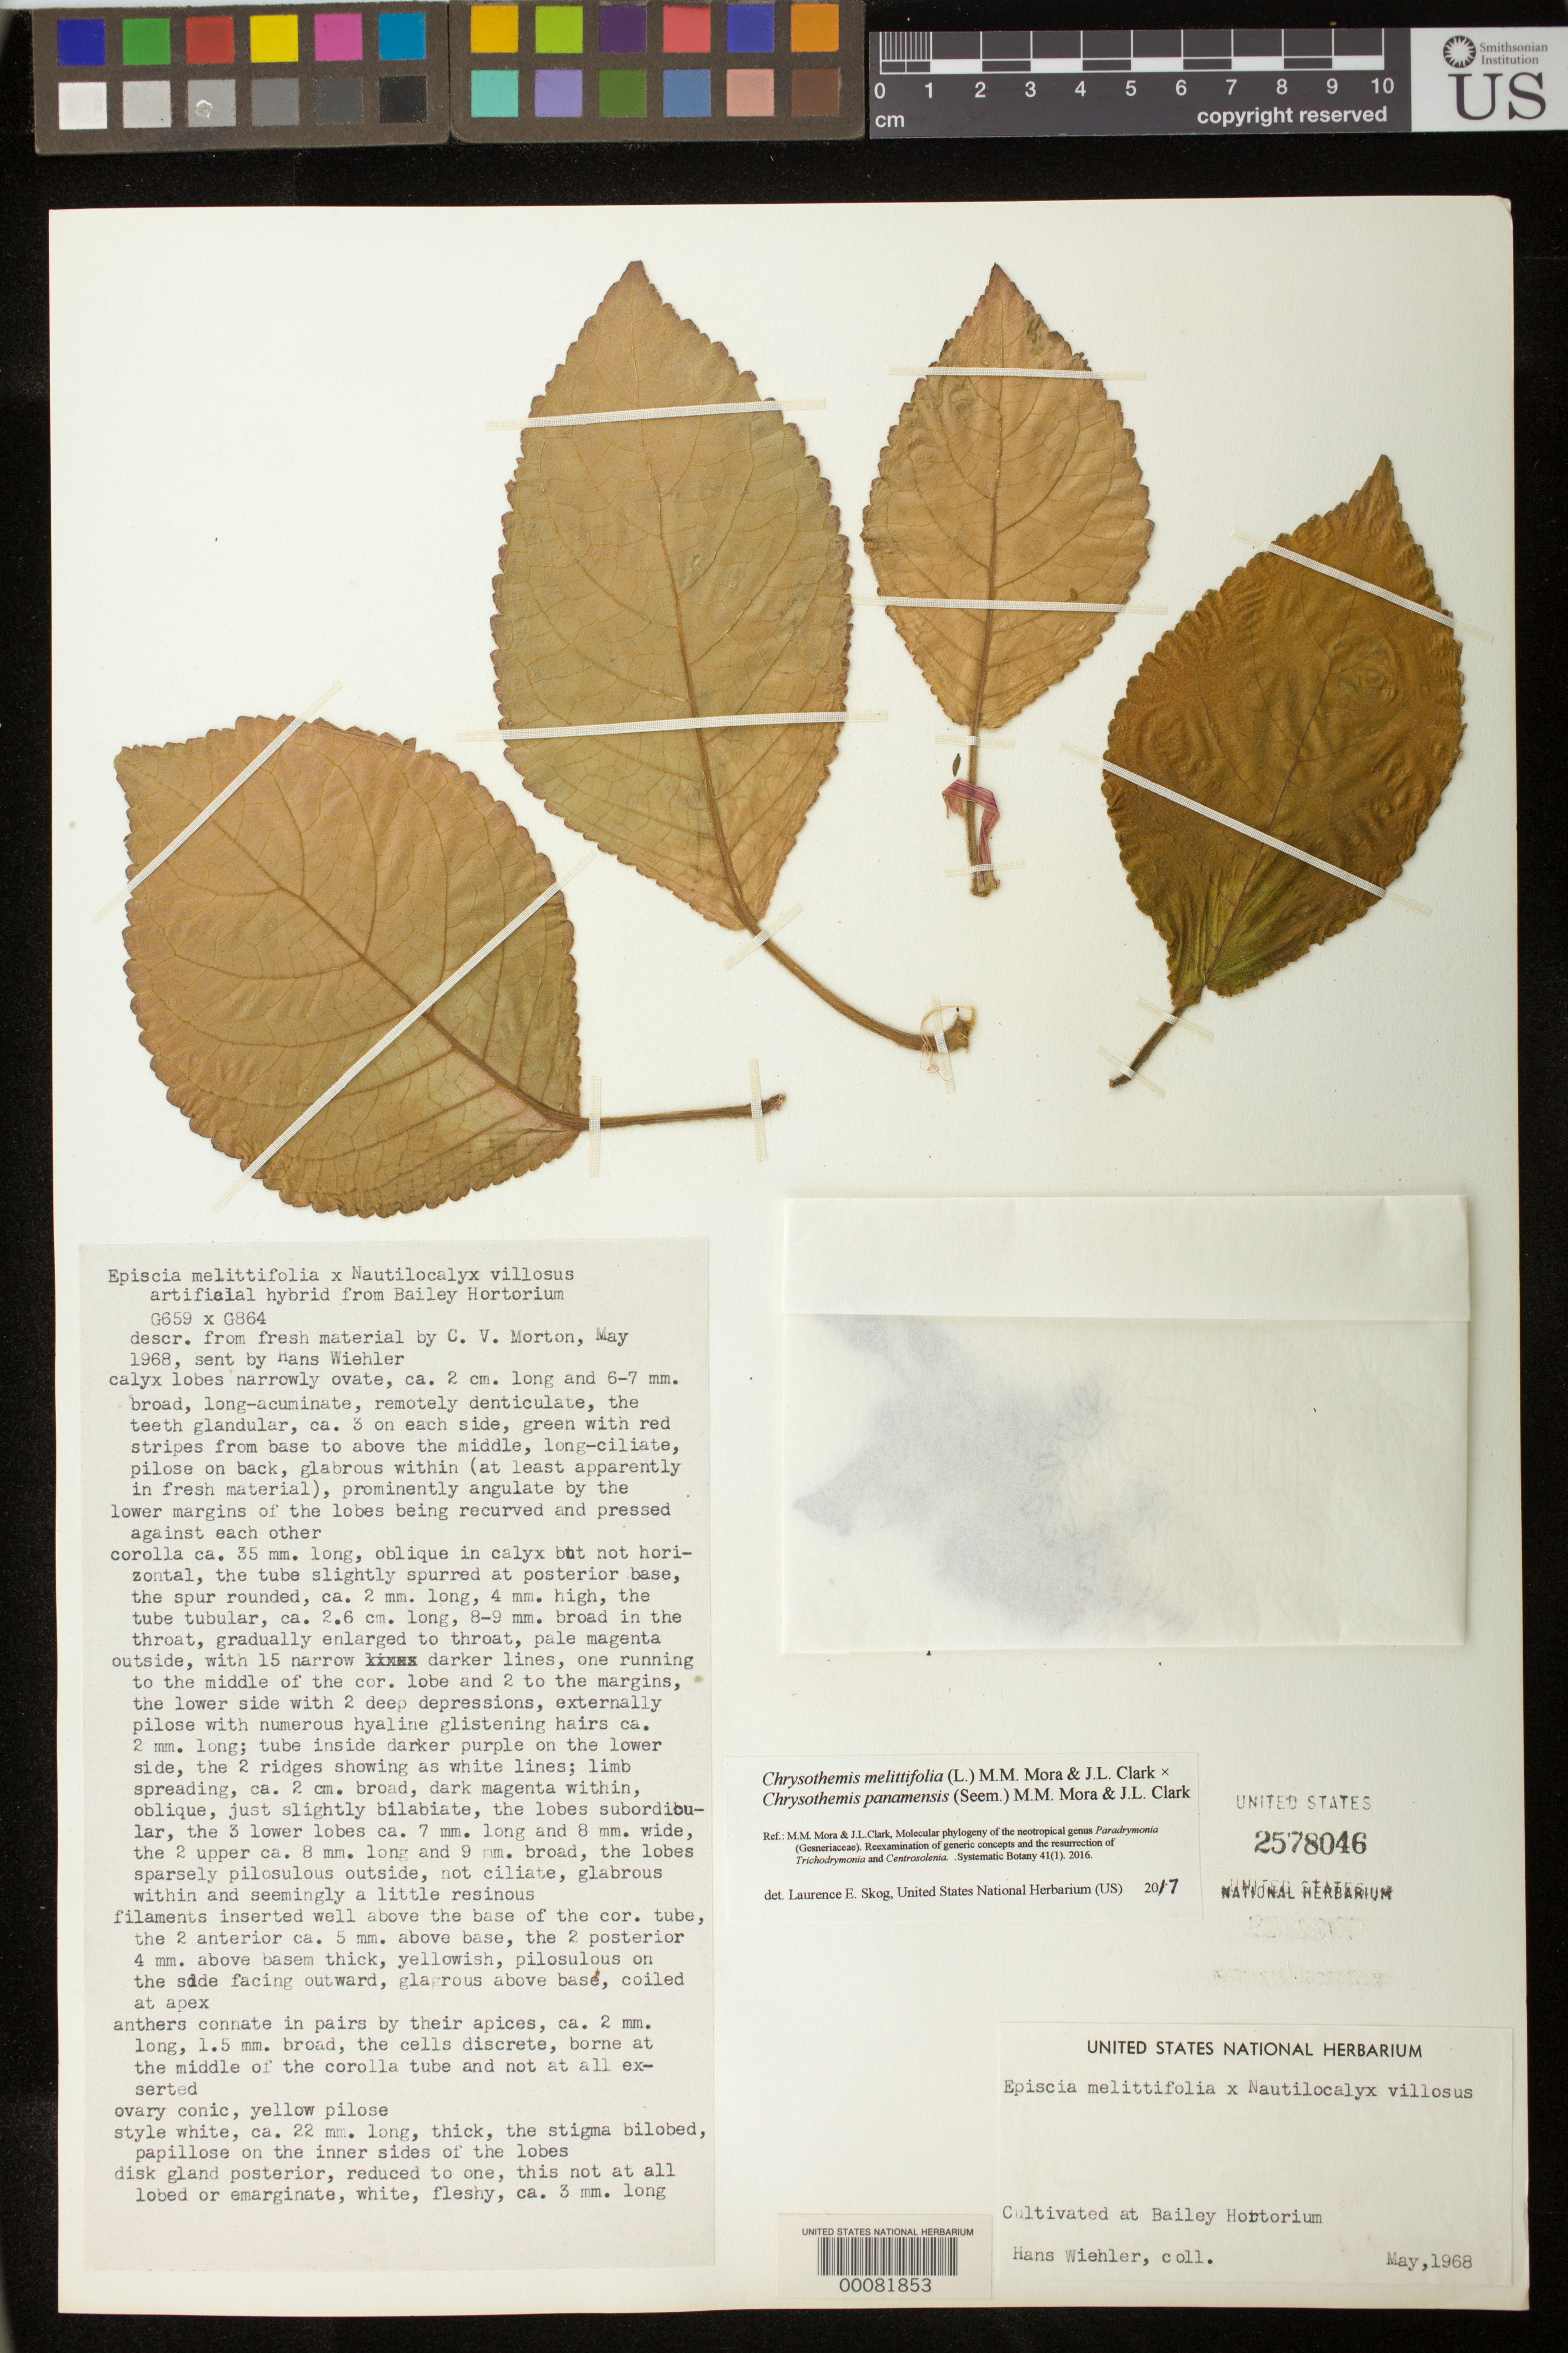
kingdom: Plantae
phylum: Tracheophyta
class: Magnoliopsida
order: Lamiales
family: Gesneriaceae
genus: Chrysothemis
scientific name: Chrysothemis melittifolia x C. panamensis (Seem.) M.M. Mora & J.L. Clark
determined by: Skog, Laurence E.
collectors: H. J. Wiehler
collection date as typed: May 1968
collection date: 1968-05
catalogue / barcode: US 2578046